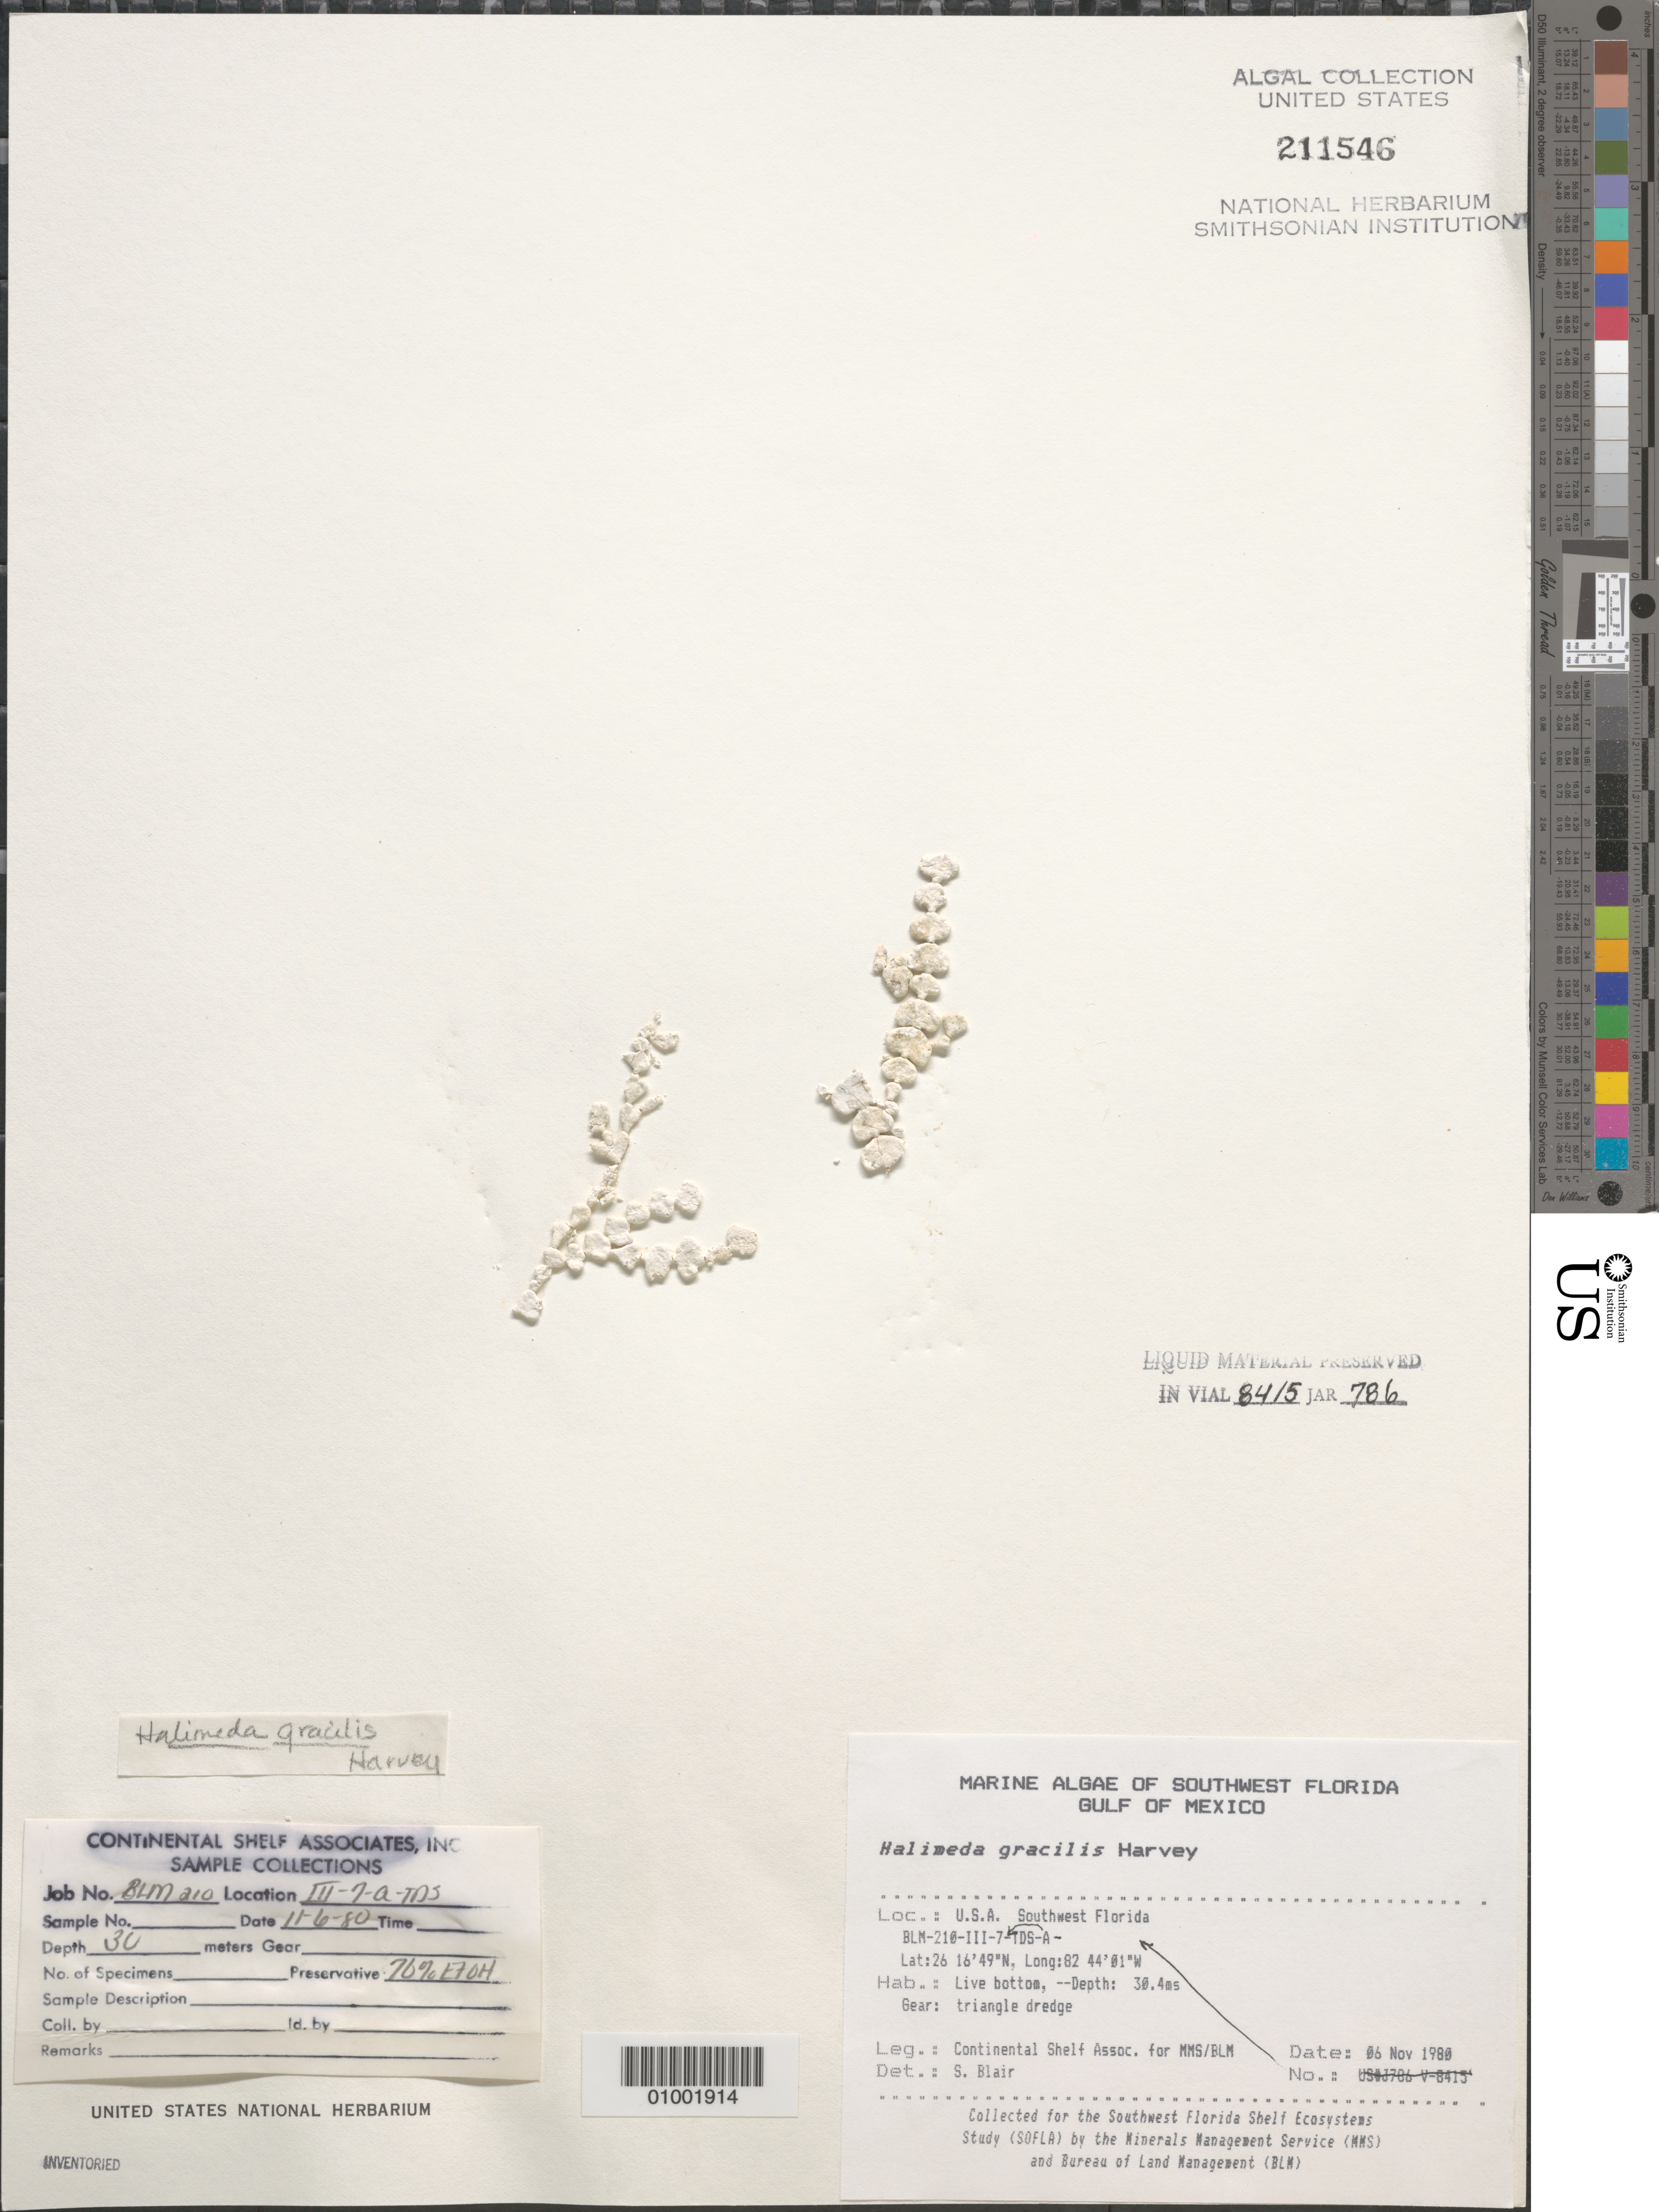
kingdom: Plantae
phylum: Chlorophyta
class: Ulvophyceae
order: Bryopsidales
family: Halimedaceae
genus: Halimeda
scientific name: Halimeda gracilis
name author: Harv. ex J. Agardh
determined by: Blair, S. M.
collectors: Continental Shelf Associates for the MMS/BLM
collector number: BLM-210-III-7-A-TDS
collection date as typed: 06 Nov 1980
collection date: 1980-11-06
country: United States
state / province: Florida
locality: Gulf of Mexico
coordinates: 26 16'49"N, 82 44'01"W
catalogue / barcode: US 211546